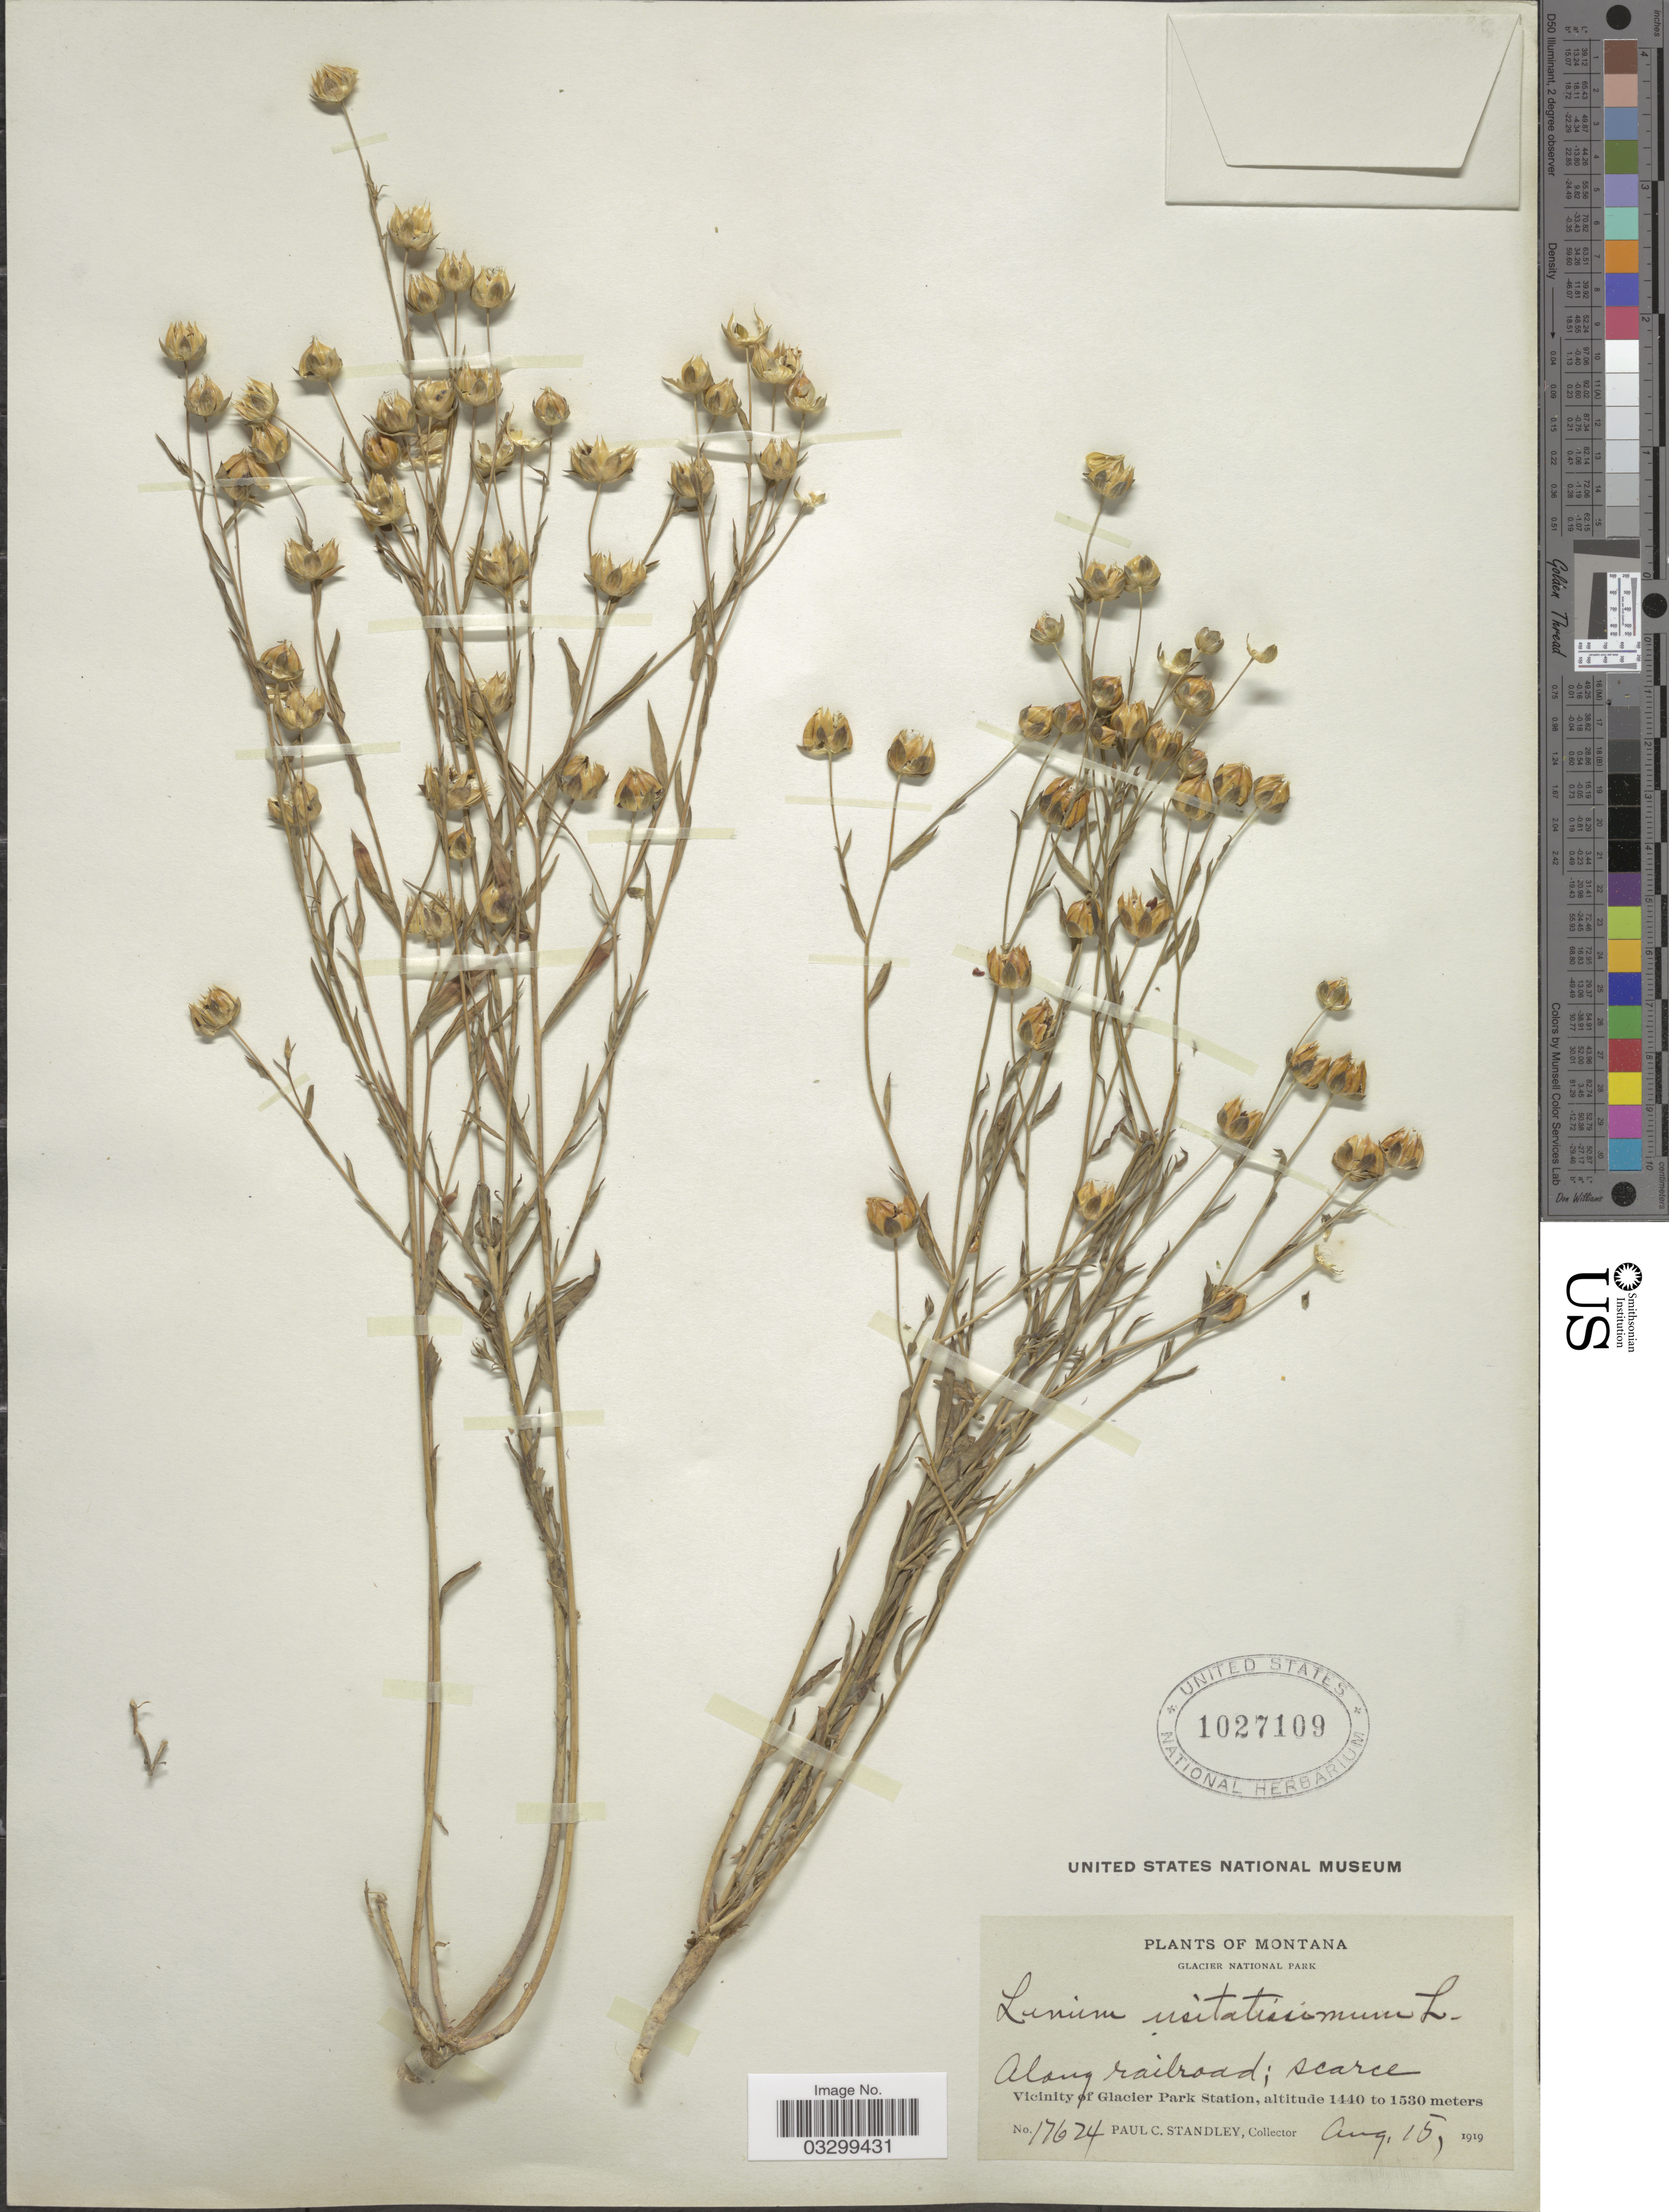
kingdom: Plantae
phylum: Tracheophyta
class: Magnoliopsida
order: Malpighiales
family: Linaceae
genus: Linum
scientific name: Linum usitatissimum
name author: L.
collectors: P. C. Standley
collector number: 17624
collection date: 1919-08-15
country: United States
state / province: Montana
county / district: Glacier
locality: Glacier National Park. Along railroad. Vicinity of Glacier Park Station.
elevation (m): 1440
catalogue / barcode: US 1027109